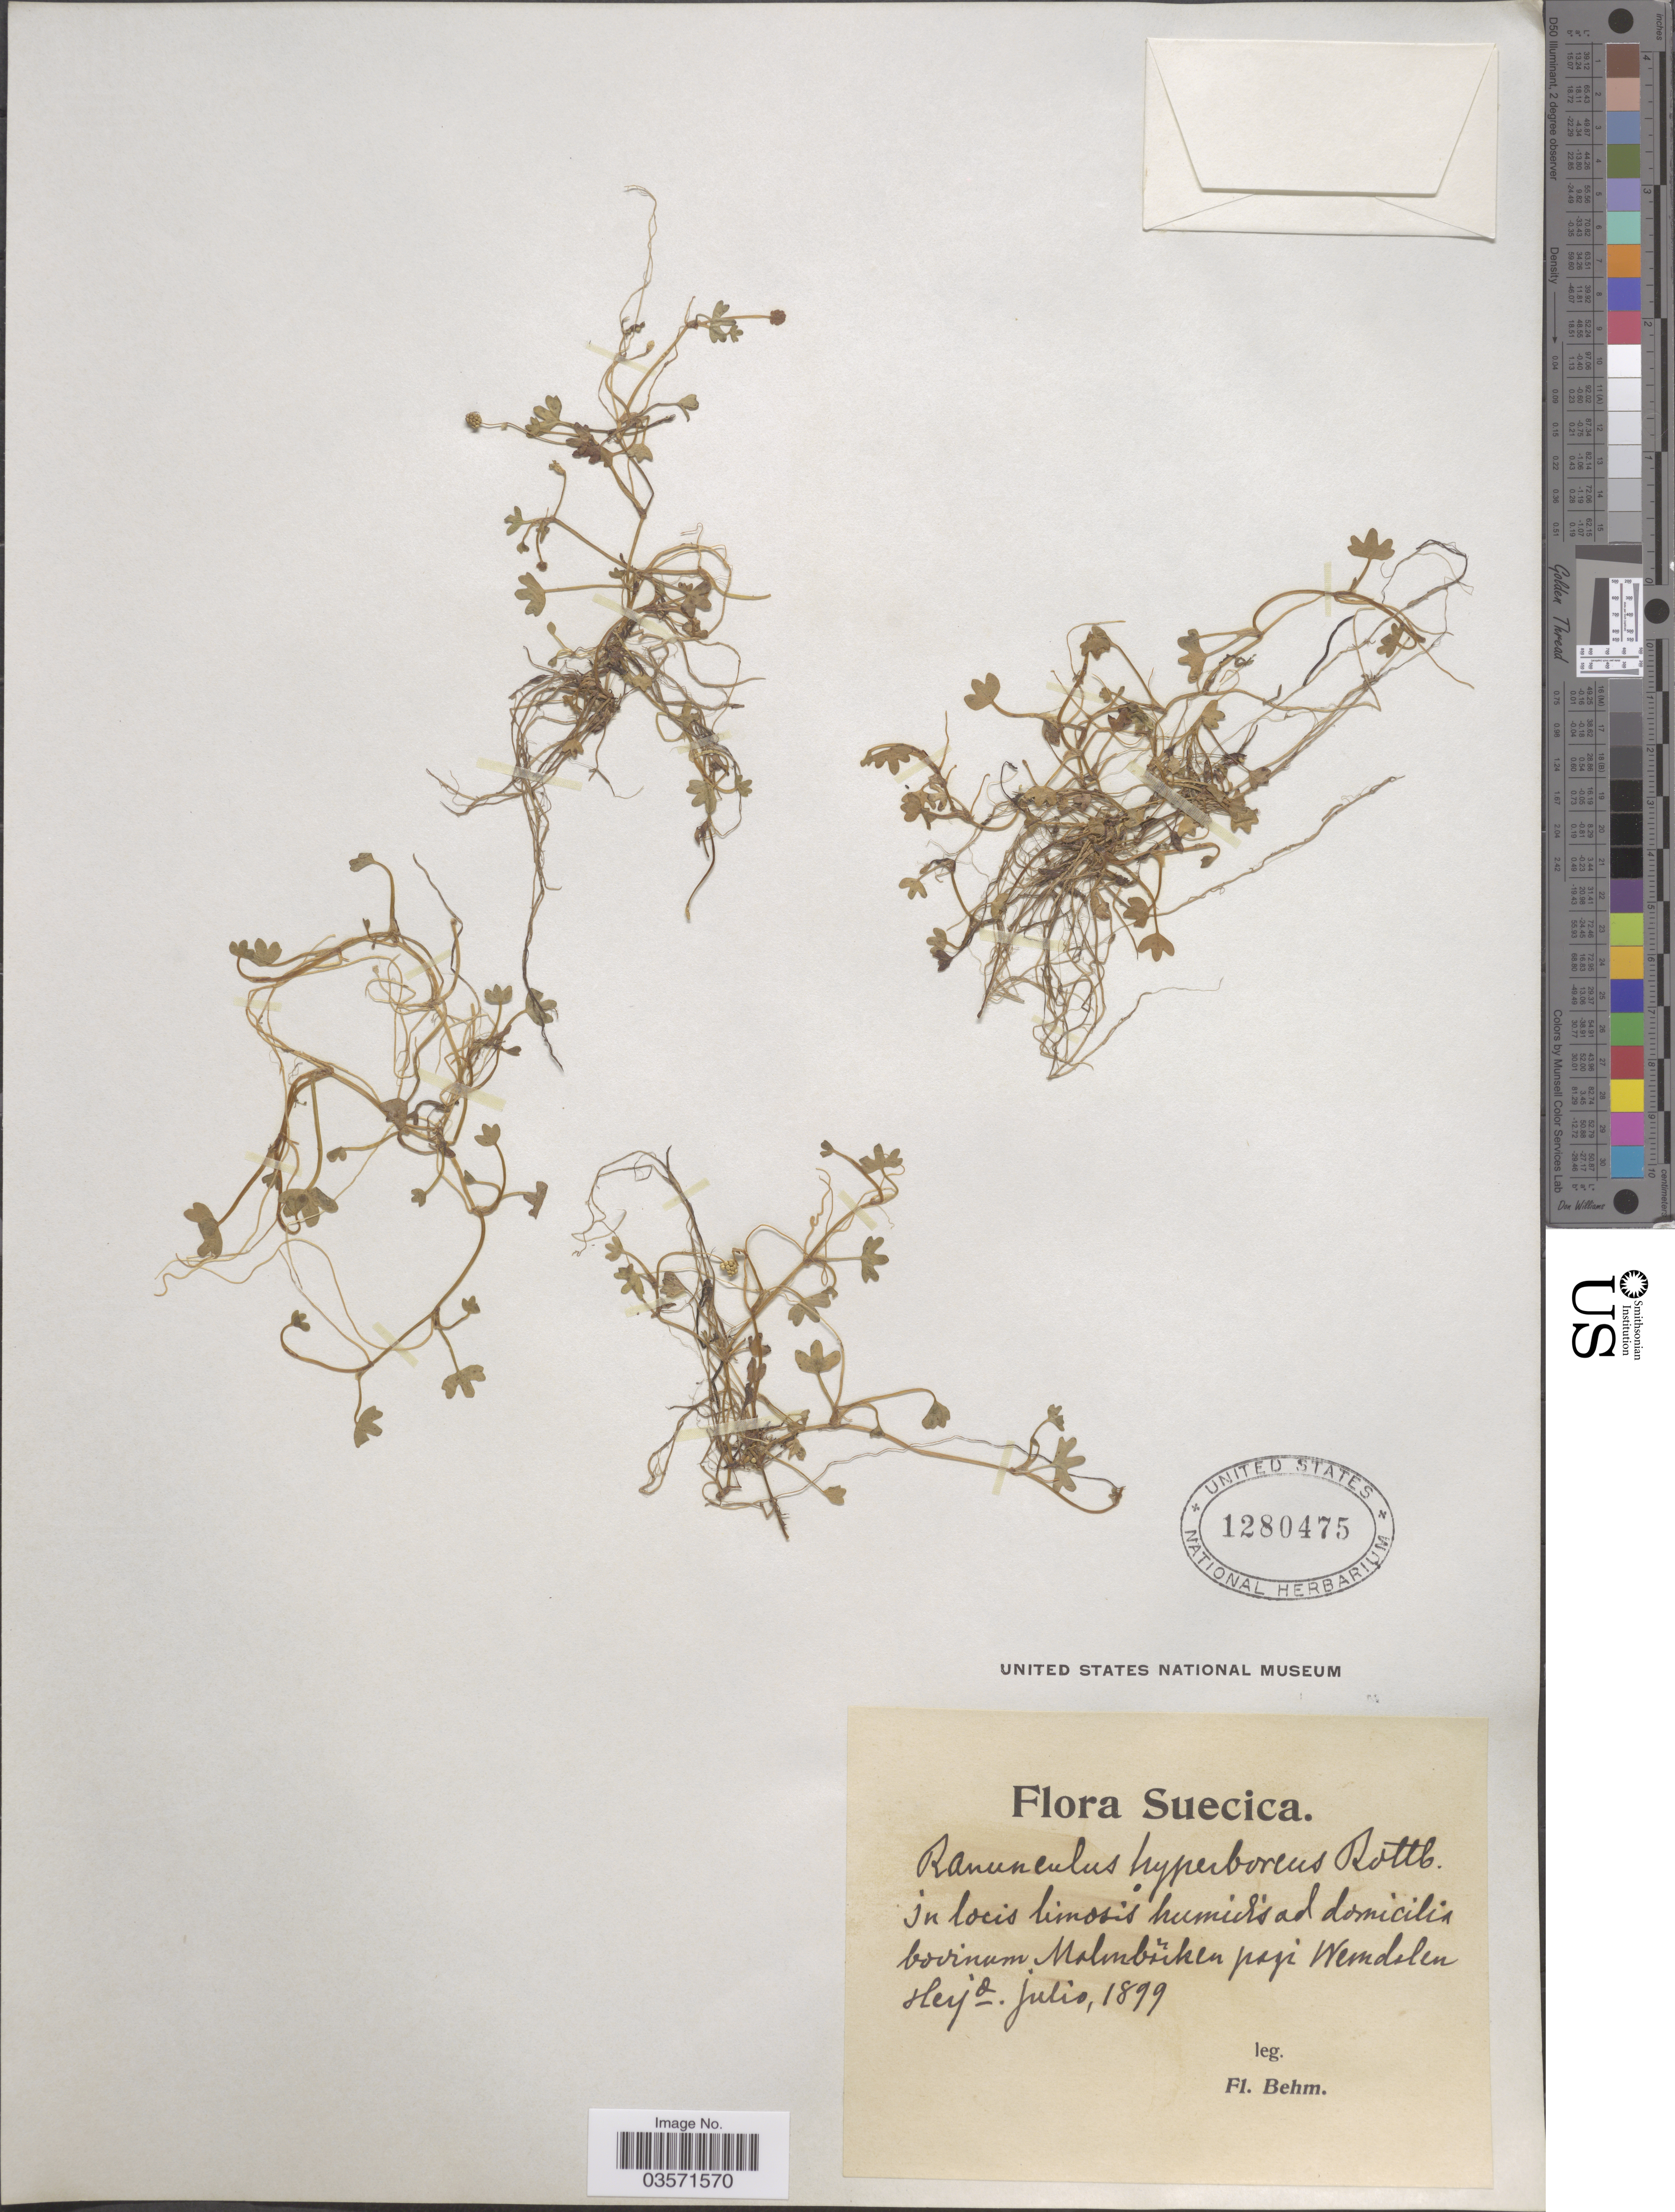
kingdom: Plantae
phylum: Tracheophyta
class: Magnoliopsida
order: Ranunculales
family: Ranunculaceae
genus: Ranunculus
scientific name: Ranunculus hyperboreus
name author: Rottb.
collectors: F. Behm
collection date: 1899-07-02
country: Sweden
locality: Suecica. In locis limosis humidis ad domicilis bordinum Malmbäcken pagi Wemdelen.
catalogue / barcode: US 1280475